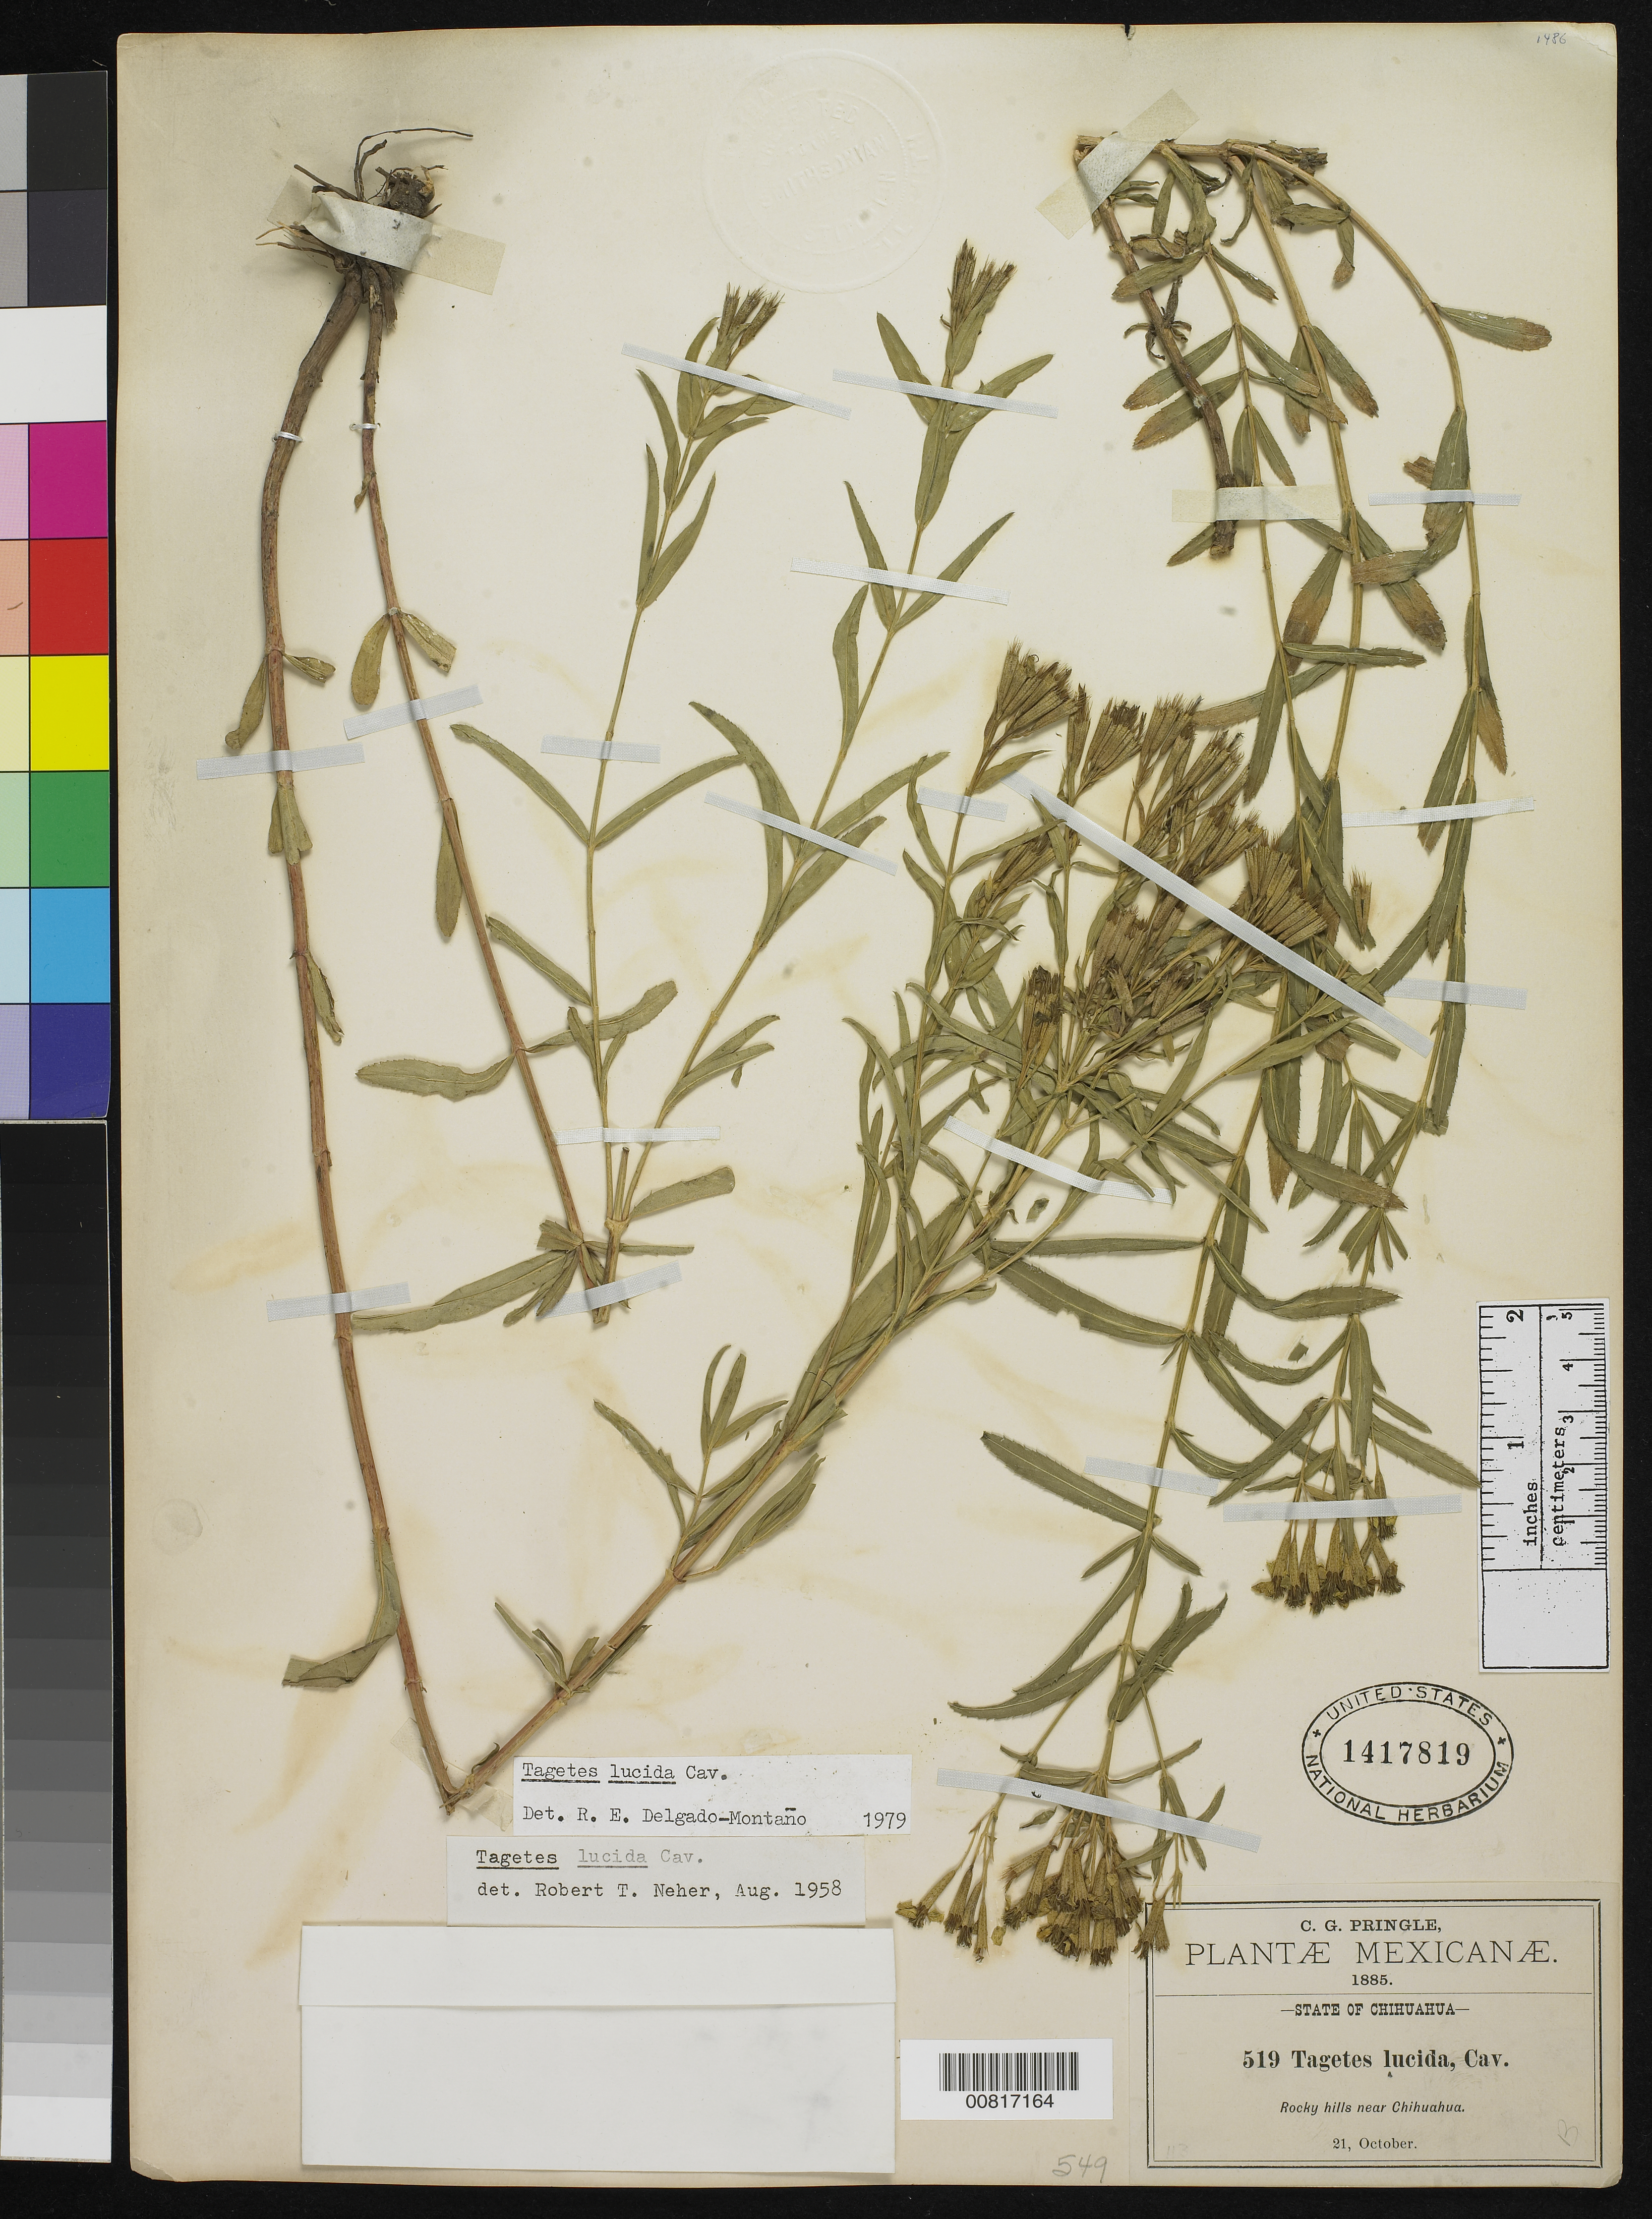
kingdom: Plantae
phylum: Tracheophyta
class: Magnoliopsida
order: Asterales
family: Asteraceae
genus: Tagetes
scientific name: Tagetes lucida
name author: Cav.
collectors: C. G. Pringle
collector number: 519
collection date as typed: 21 Oct 1885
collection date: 1885-10-21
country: Mexico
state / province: Chihuahua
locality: Rocky hills near Chihuahua.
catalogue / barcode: US 1417819